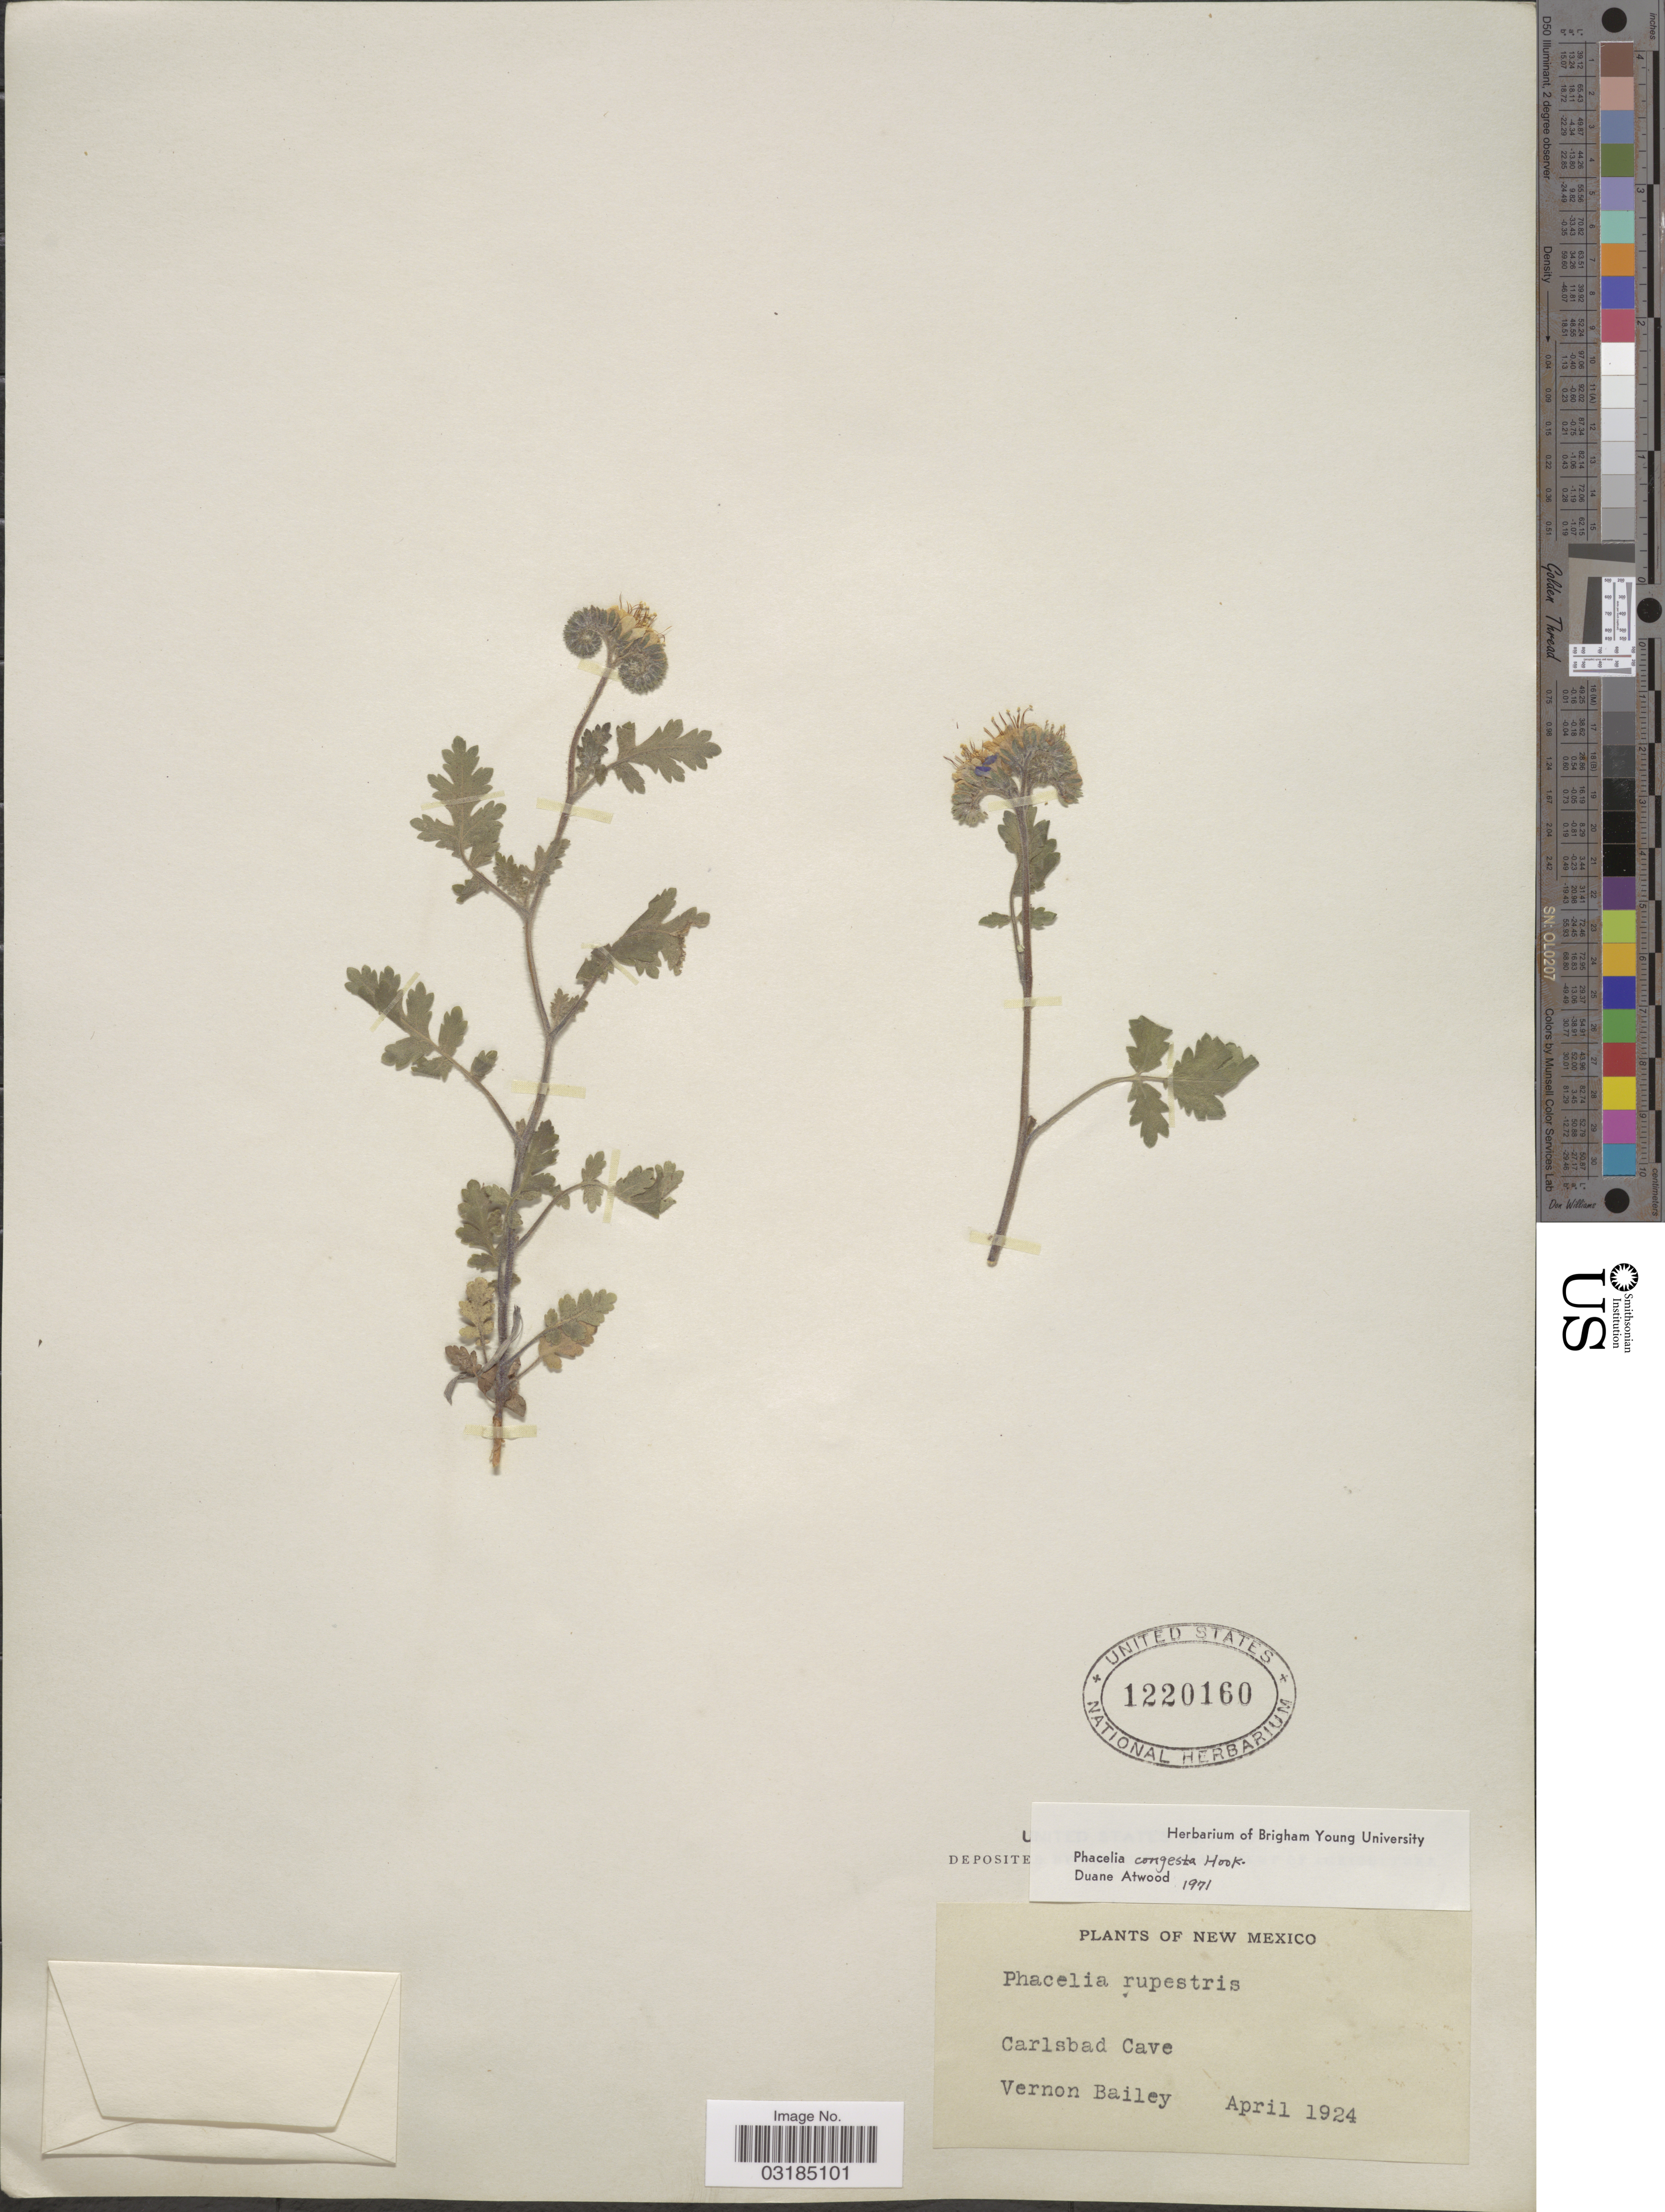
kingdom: Plantae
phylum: Tracheophyta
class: Magnoliopsida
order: Boraginales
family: Hydrophyllaceae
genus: Phacelia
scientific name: Phacelia congesta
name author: Hook.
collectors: V. O. Bailey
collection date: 1924-04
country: United States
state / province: New Mexico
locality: Carlsbad Cave.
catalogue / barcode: US 1220160